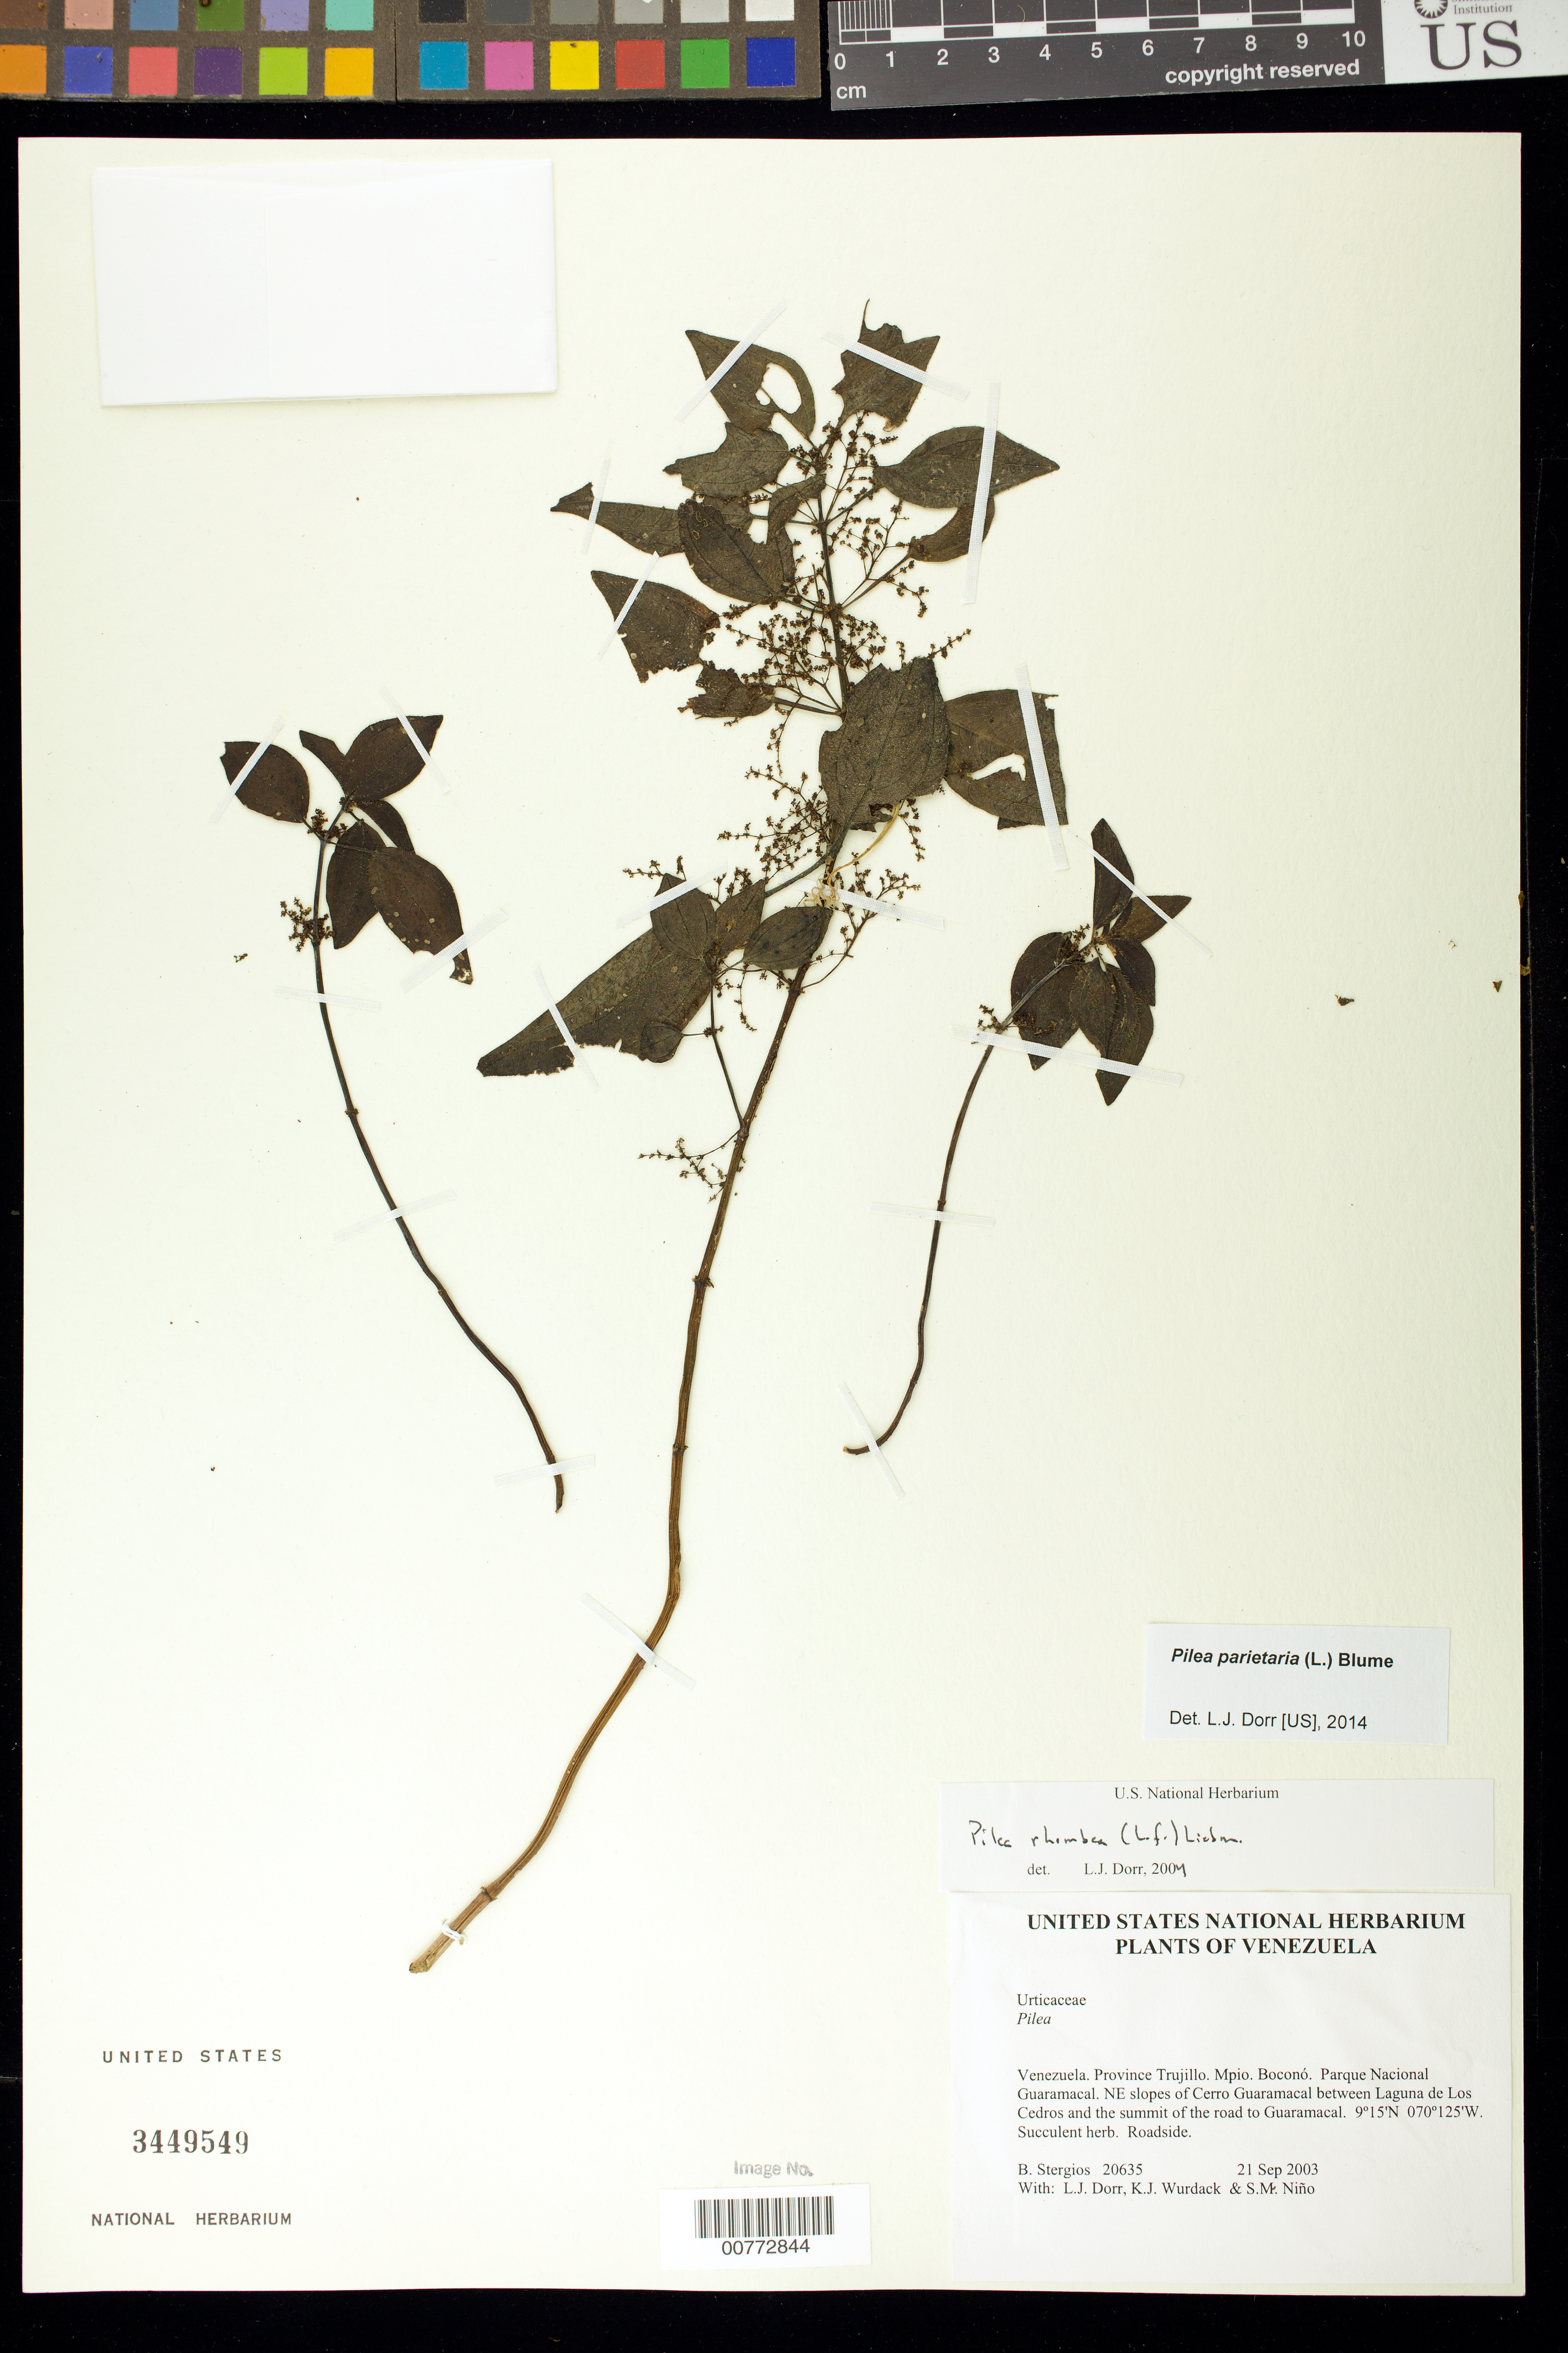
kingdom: Plantae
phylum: Tracheophyta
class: Magnoliopsida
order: Rosales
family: Urticaceae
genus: Pilea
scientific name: Pilea parietaria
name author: (L.) Blume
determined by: Dorr, L. J., (BOT), Smithsonian Institution - National Museum of Natural History (UNITED STATES)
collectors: B. G. Stergios, L. J. Dorr, K. Wurdack & S. M. Niño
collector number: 20635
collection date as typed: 21 Sep 2003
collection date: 2003-09-21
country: Venezuela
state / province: Trujillo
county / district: Boconó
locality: Parque Nacional Guaramacal. NE slopes of Cerro Guaramacal between Laguna de Los Cedros and the summit of the road to Guaramacal.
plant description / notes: PORT, US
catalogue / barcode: US 3449549